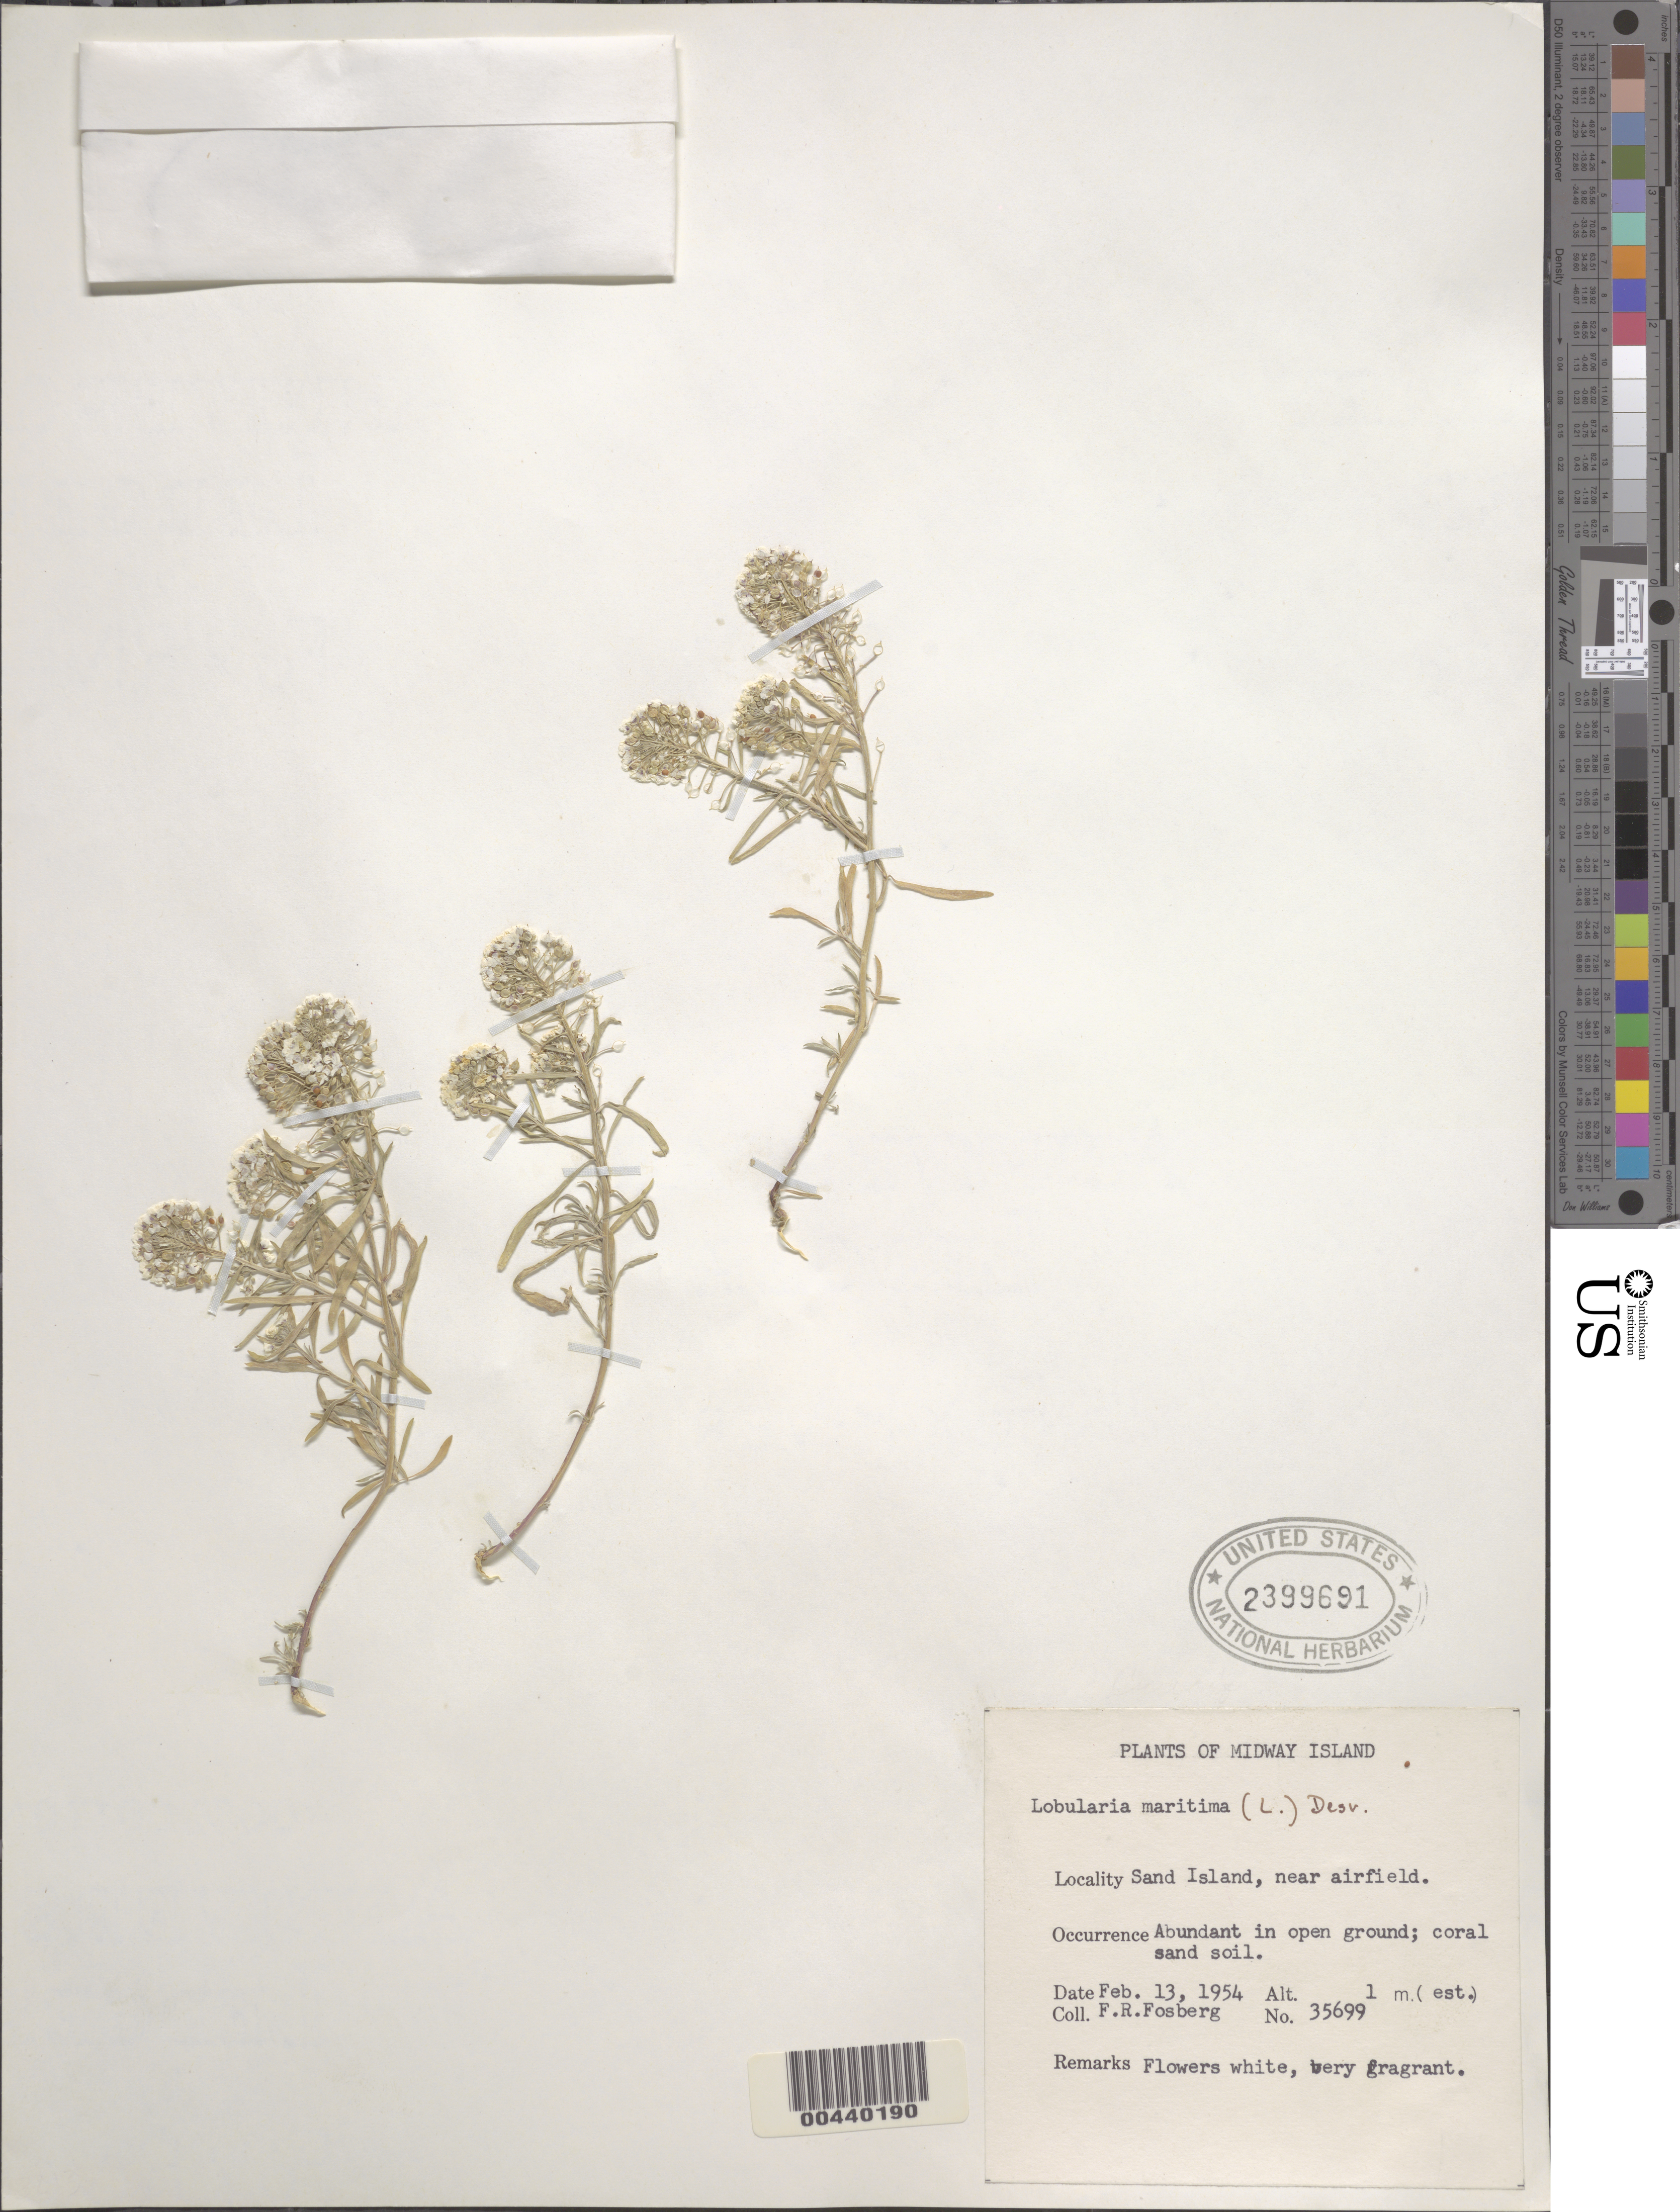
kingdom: Plantae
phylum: Tracheophyta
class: Magnoliopsida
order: Brassicales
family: Brassicaceae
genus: Lobularia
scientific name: Lobularia maritima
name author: (L.) Desv.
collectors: F. R. Fosberg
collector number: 35699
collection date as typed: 13 Feb 1954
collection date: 1954-02-13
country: U.S. Administered Pacific Islands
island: Midway Atoll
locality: Near airfield, Sand Islet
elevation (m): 1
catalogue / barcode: US 2399691